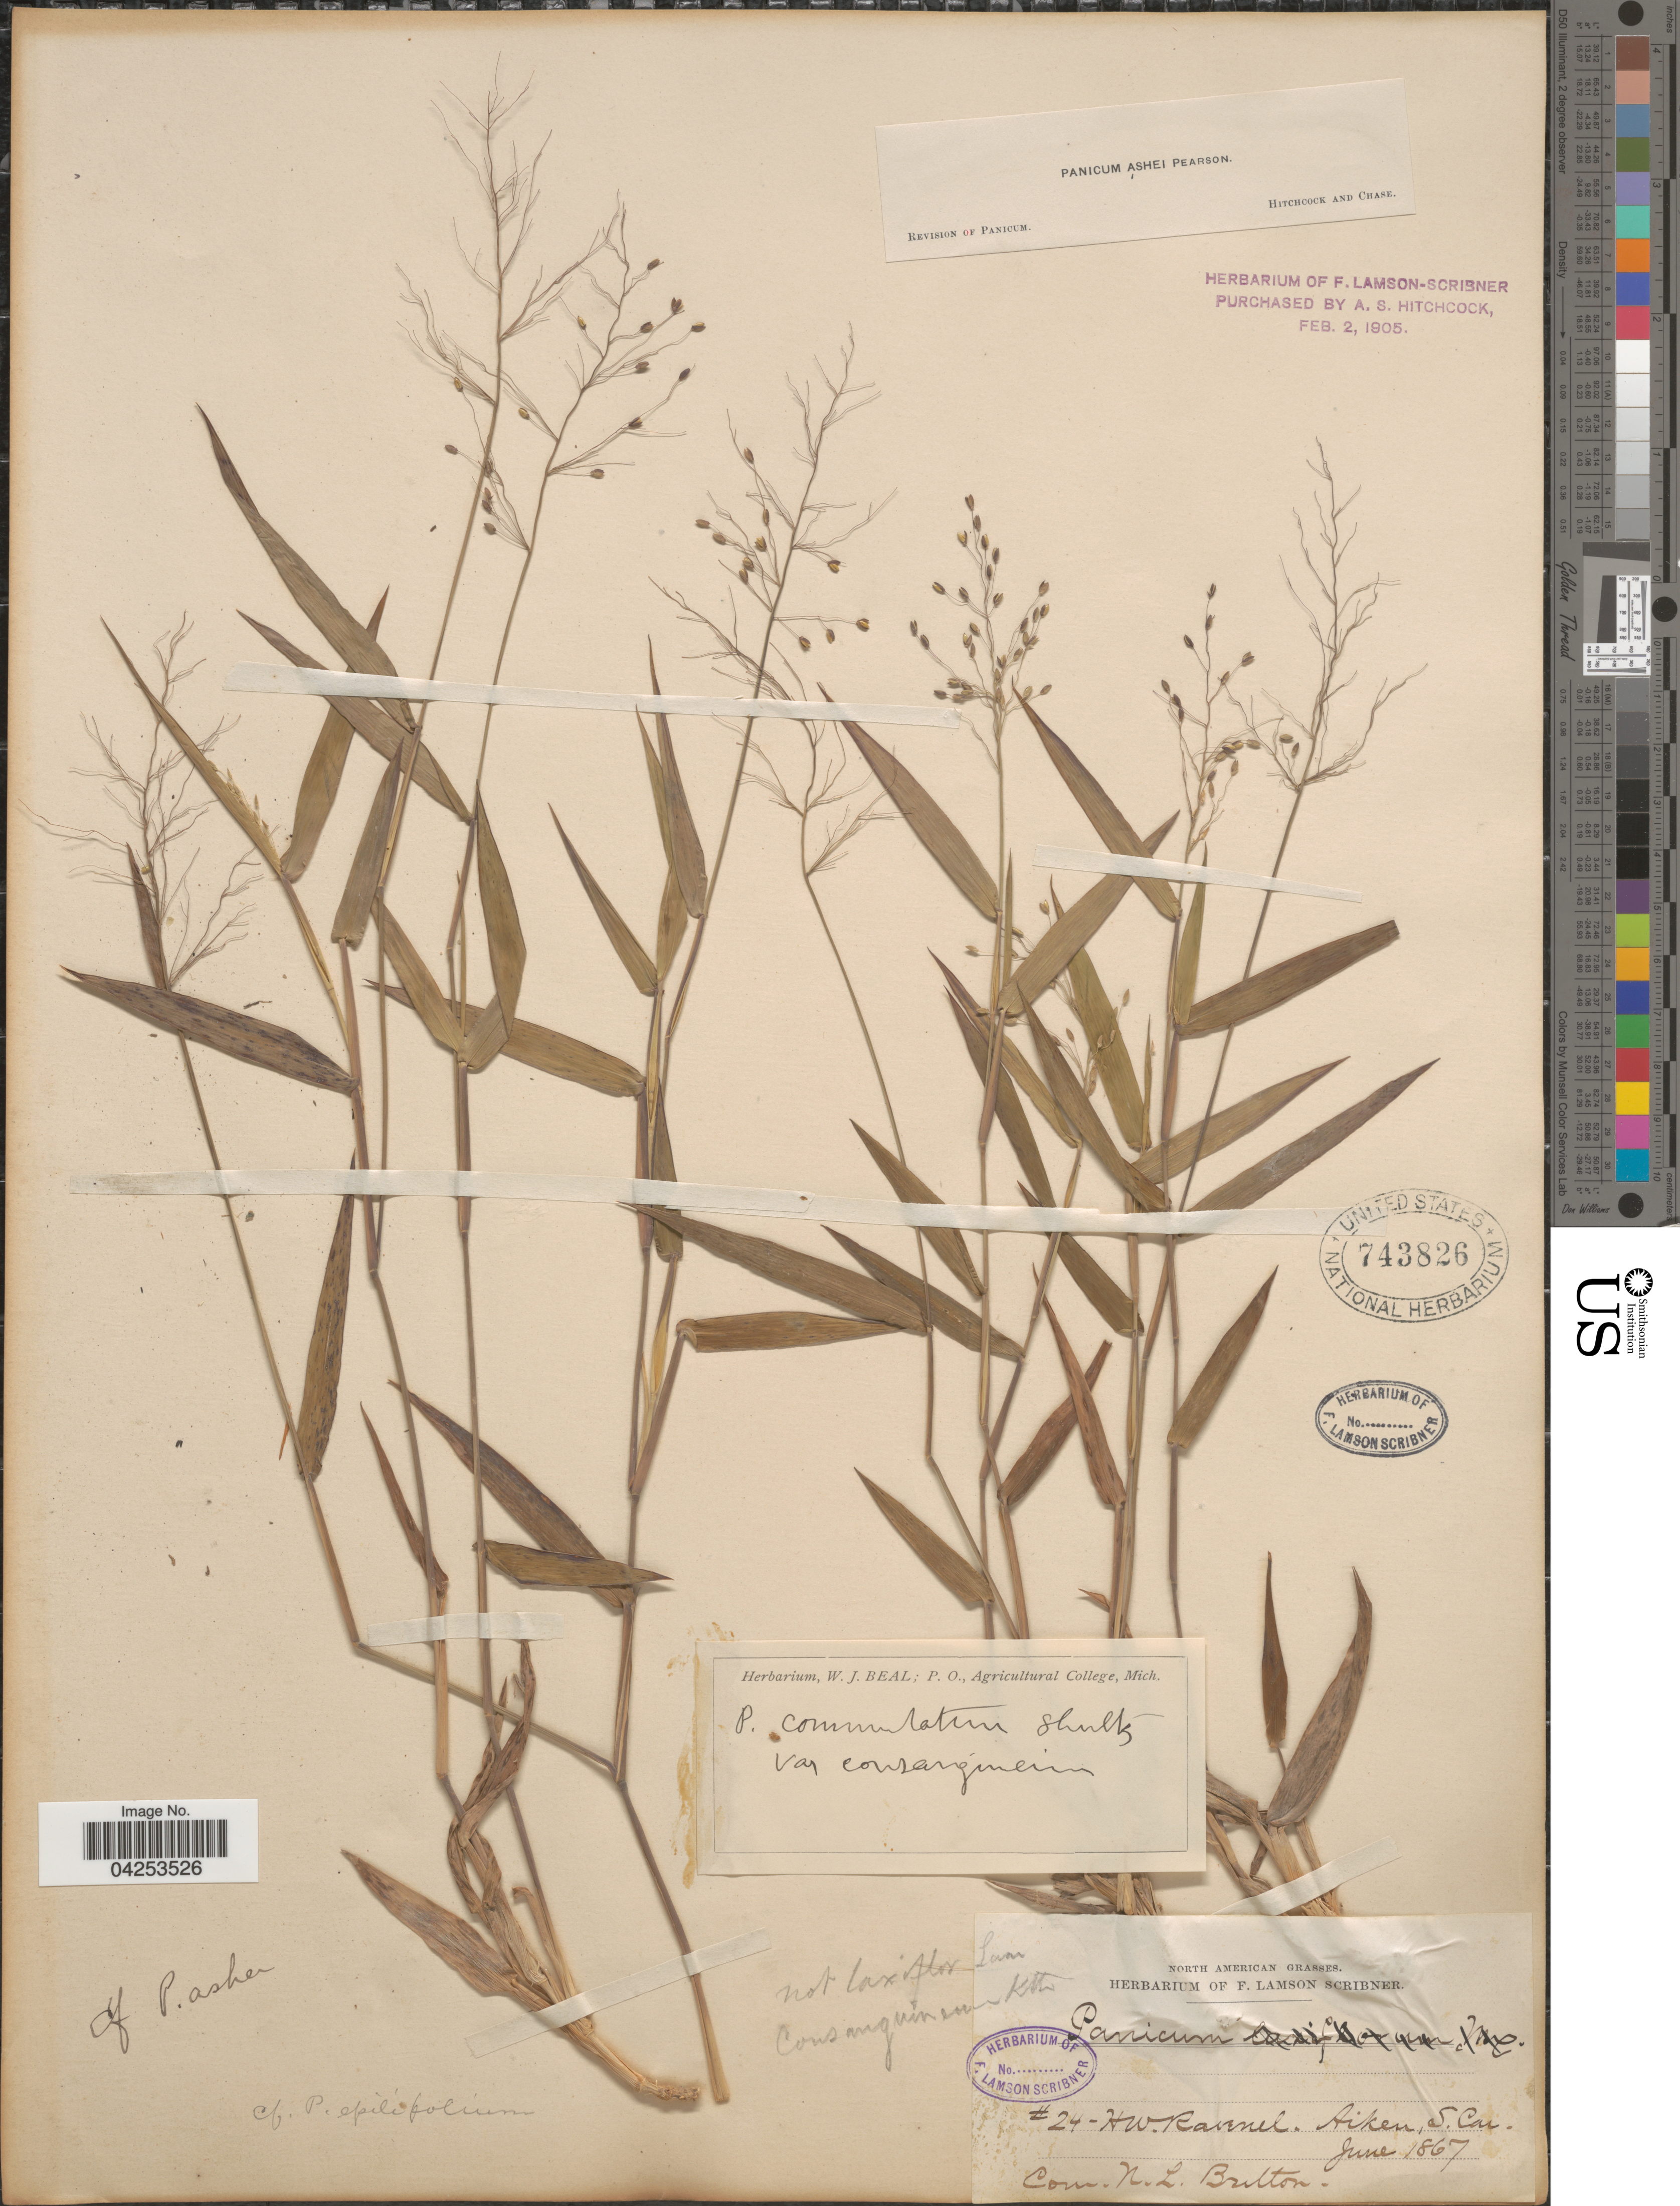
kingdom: Plantae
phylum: Tracheophyta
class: Liliopsida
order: Poales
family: Poaceae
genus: Dichanthelium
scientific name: Dichanthelium commutatum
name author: (Schult.) Gould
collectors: H. Ravenel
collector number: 24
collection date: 1867-06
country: United States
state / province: South Carolina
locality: Aiken.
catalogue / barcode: US 743826